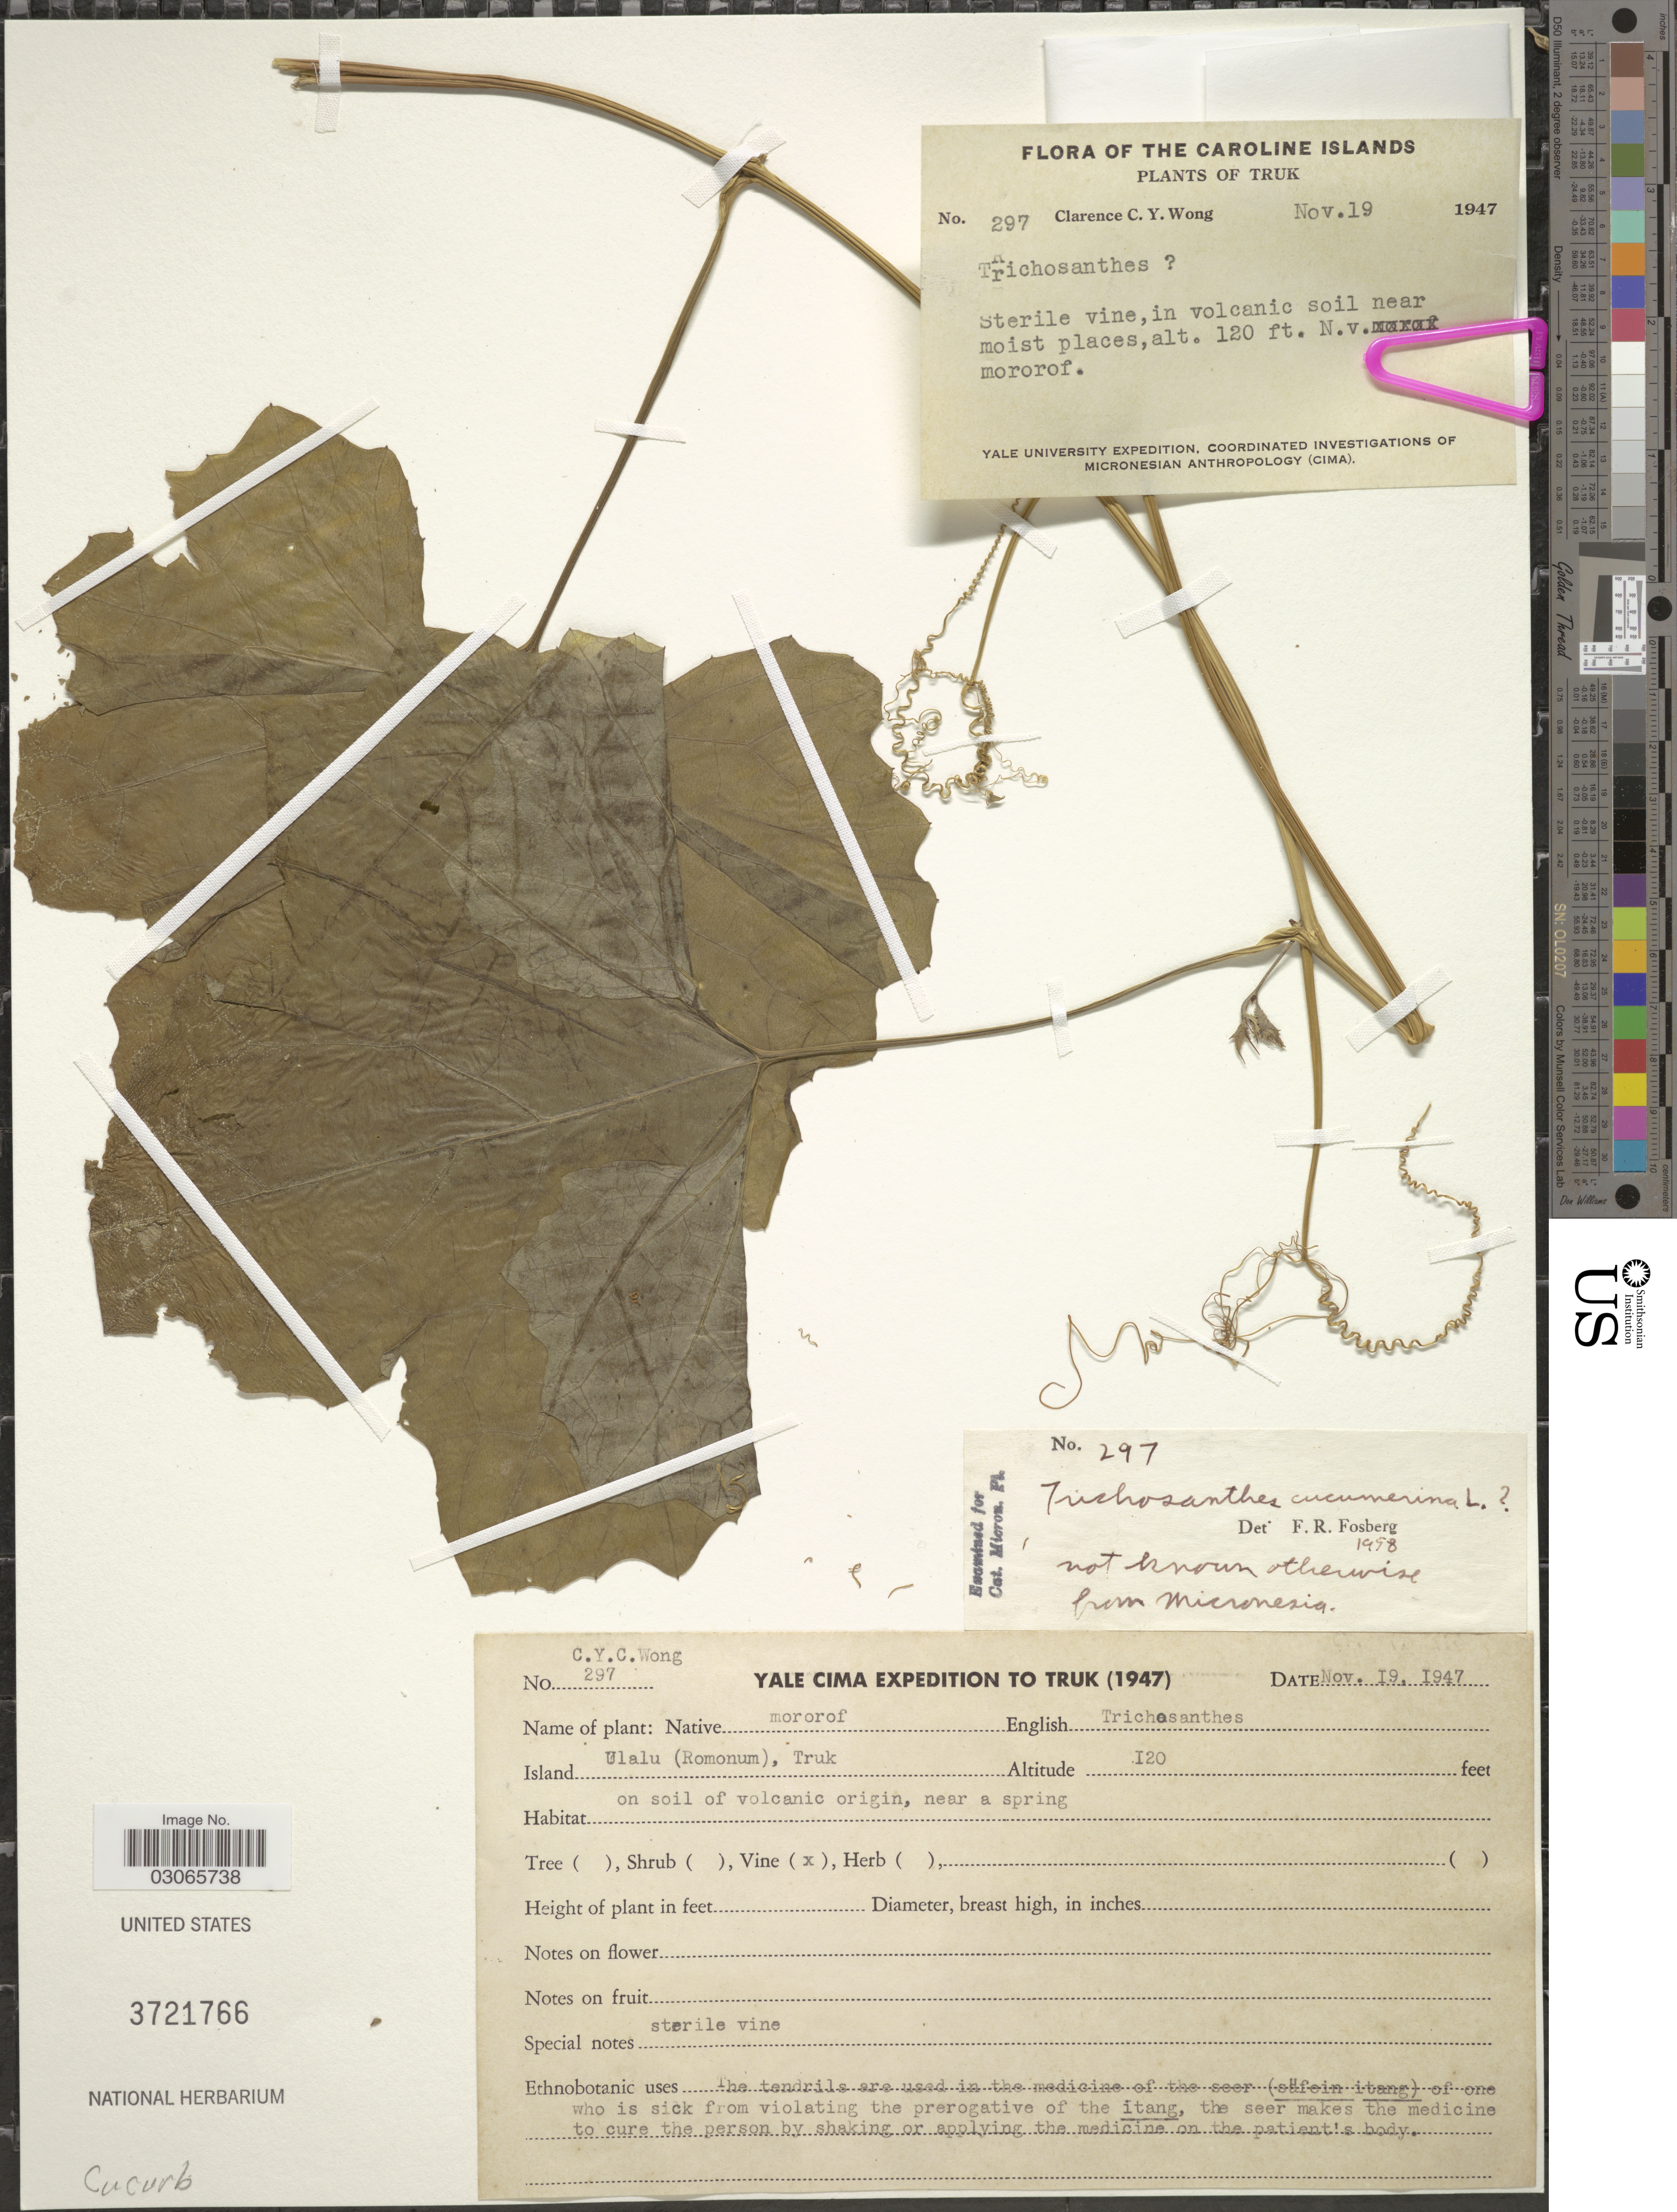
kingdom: Plantae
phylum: Tracheophyta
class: Magnoliopsida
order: Cucurbitales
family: Cucurbitaceae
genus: Trichosanthes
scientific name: Trichosanthes cucumerina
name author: L.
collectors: C. Y. C. Wong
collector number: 297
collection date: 1947-11-19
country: Micronesia, Federated States of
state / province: Truk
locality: Caroline Islands. Island Ulalu (Romonum).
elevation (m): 37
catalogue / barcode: US 3721766